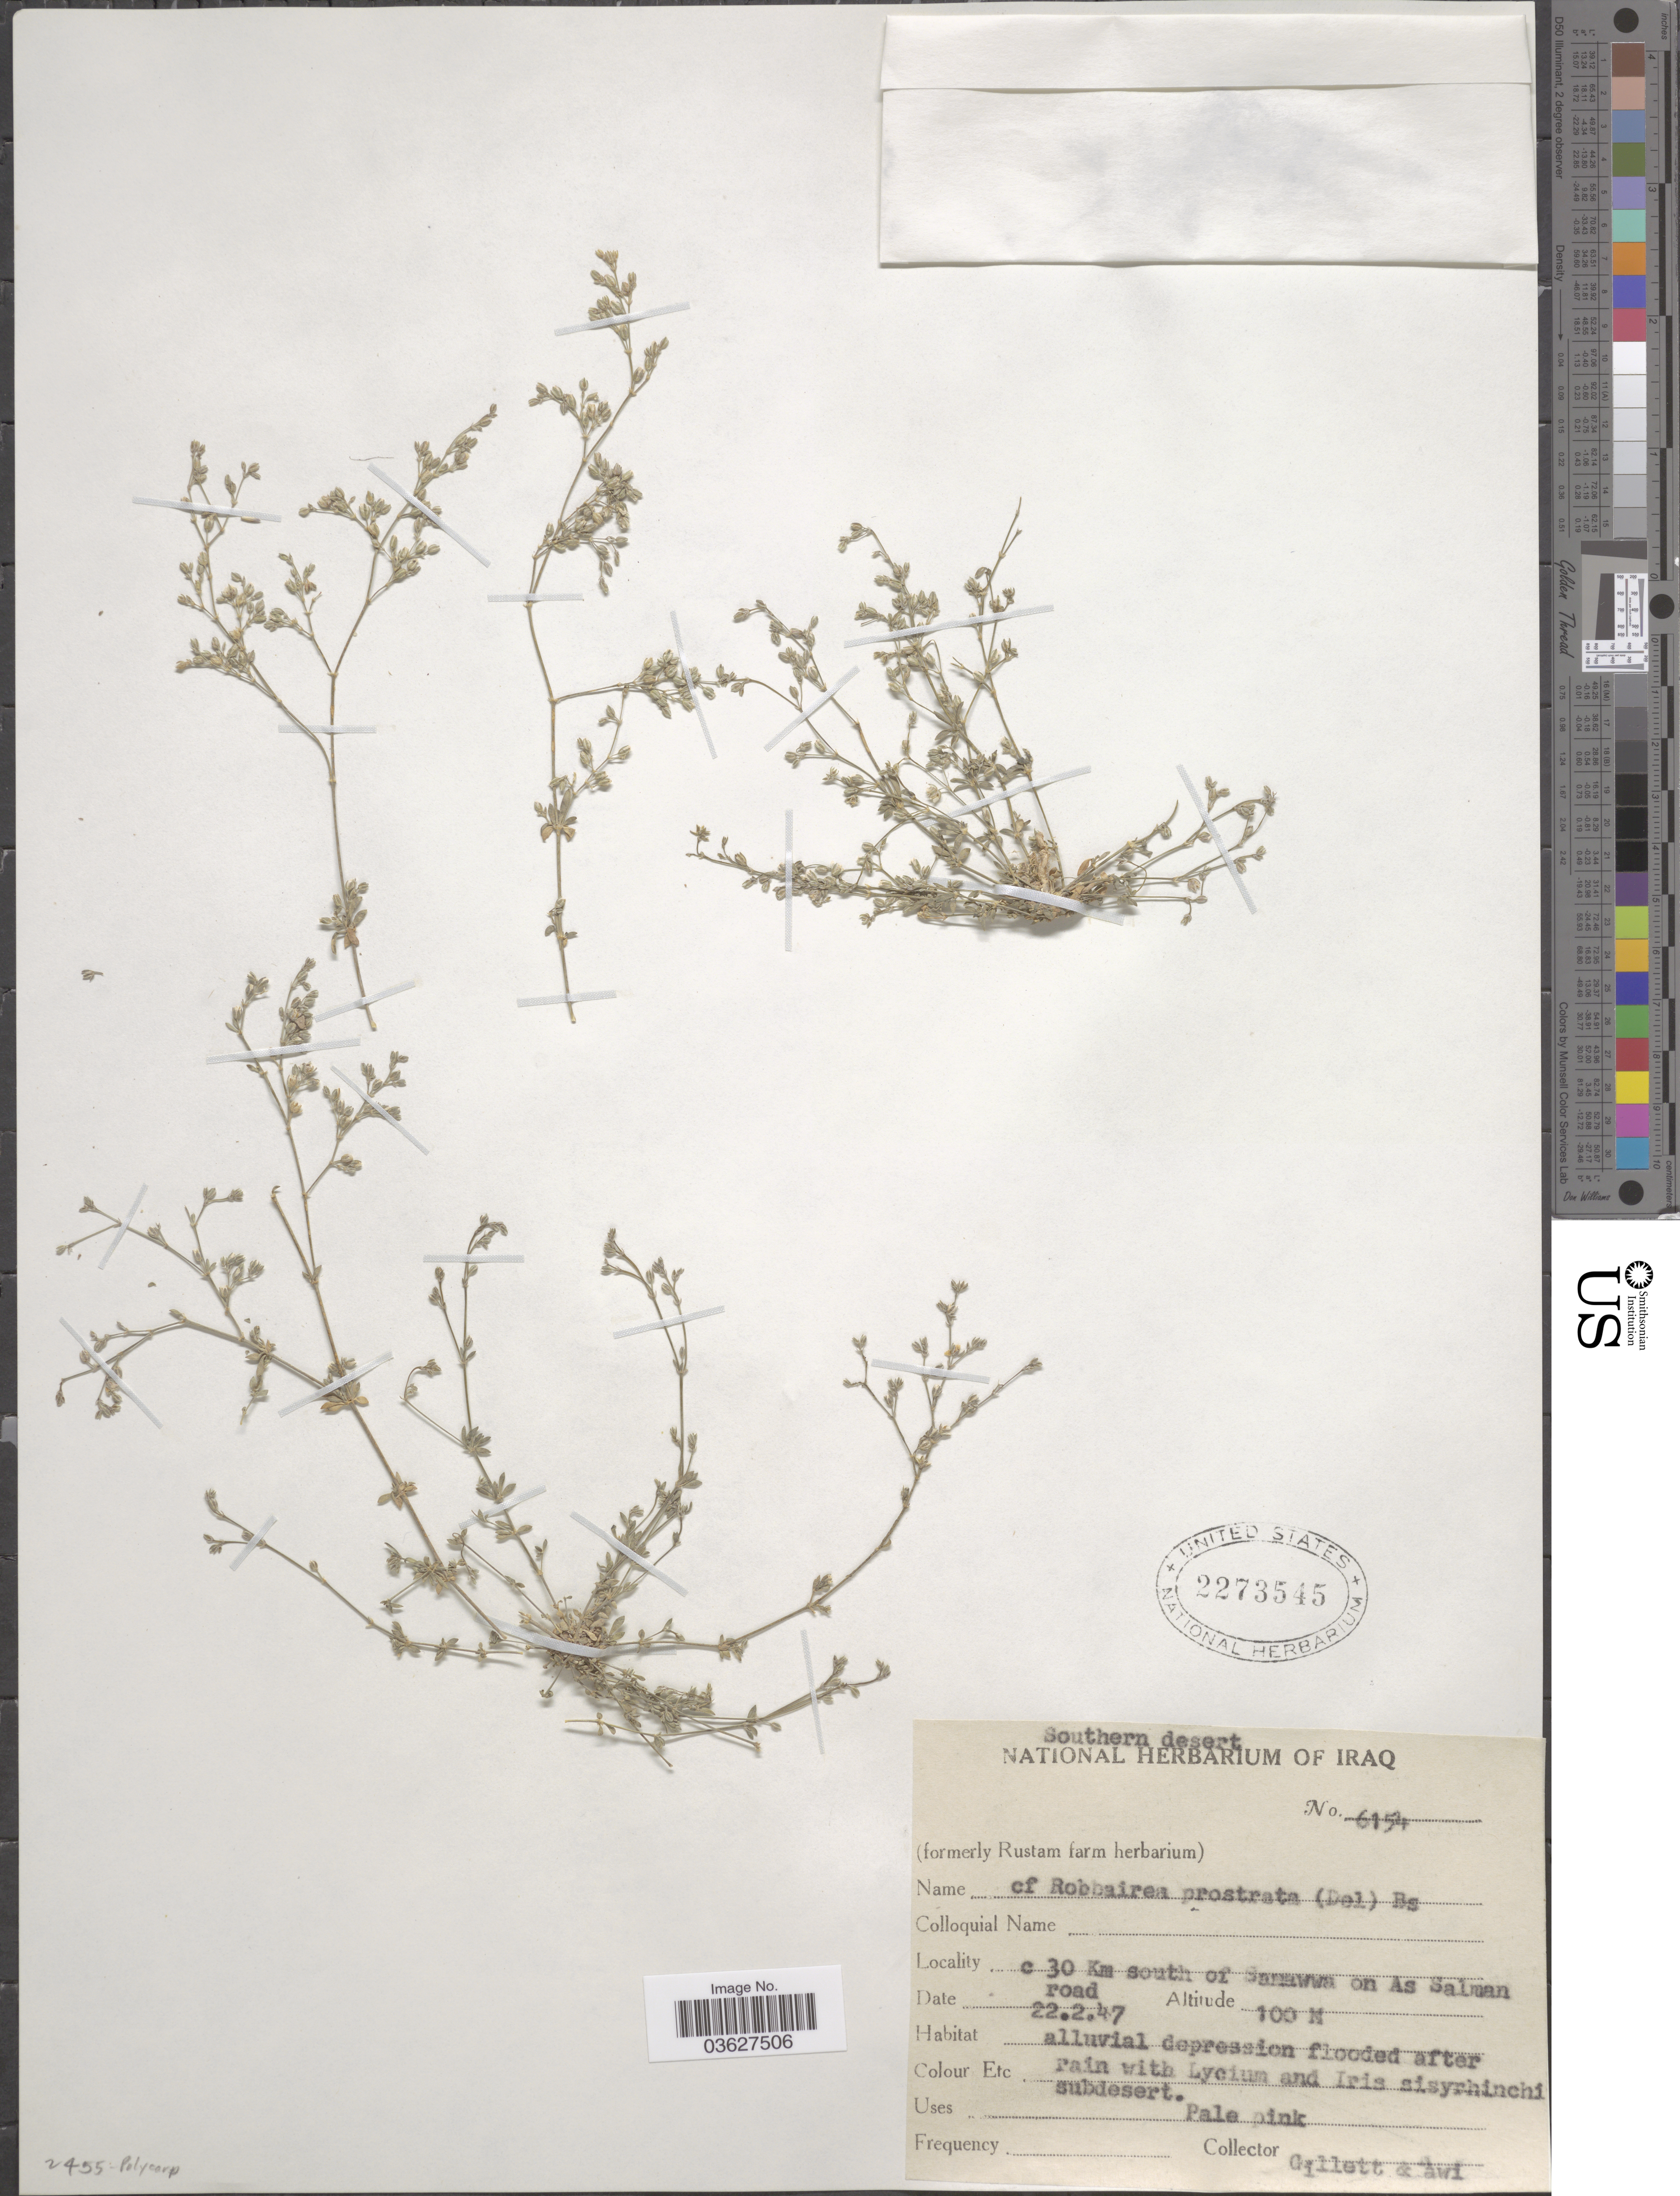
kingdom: Plantae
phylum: Tracheophyta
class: Magnoliopsida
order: Caryophyllales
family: Caryophyllaceae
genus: Polycarpaea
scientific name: Polycarpaea prostrata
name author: (Forssk.) Decne.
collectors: Gillett, -- & -. Rawi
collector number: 6154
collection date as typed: Transcribed d/m/y: 22/2/47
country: Iraq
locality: Southern desert, c 30 Km south of Samawwa on As Salman road.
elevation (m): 100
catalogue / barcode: US 2273545